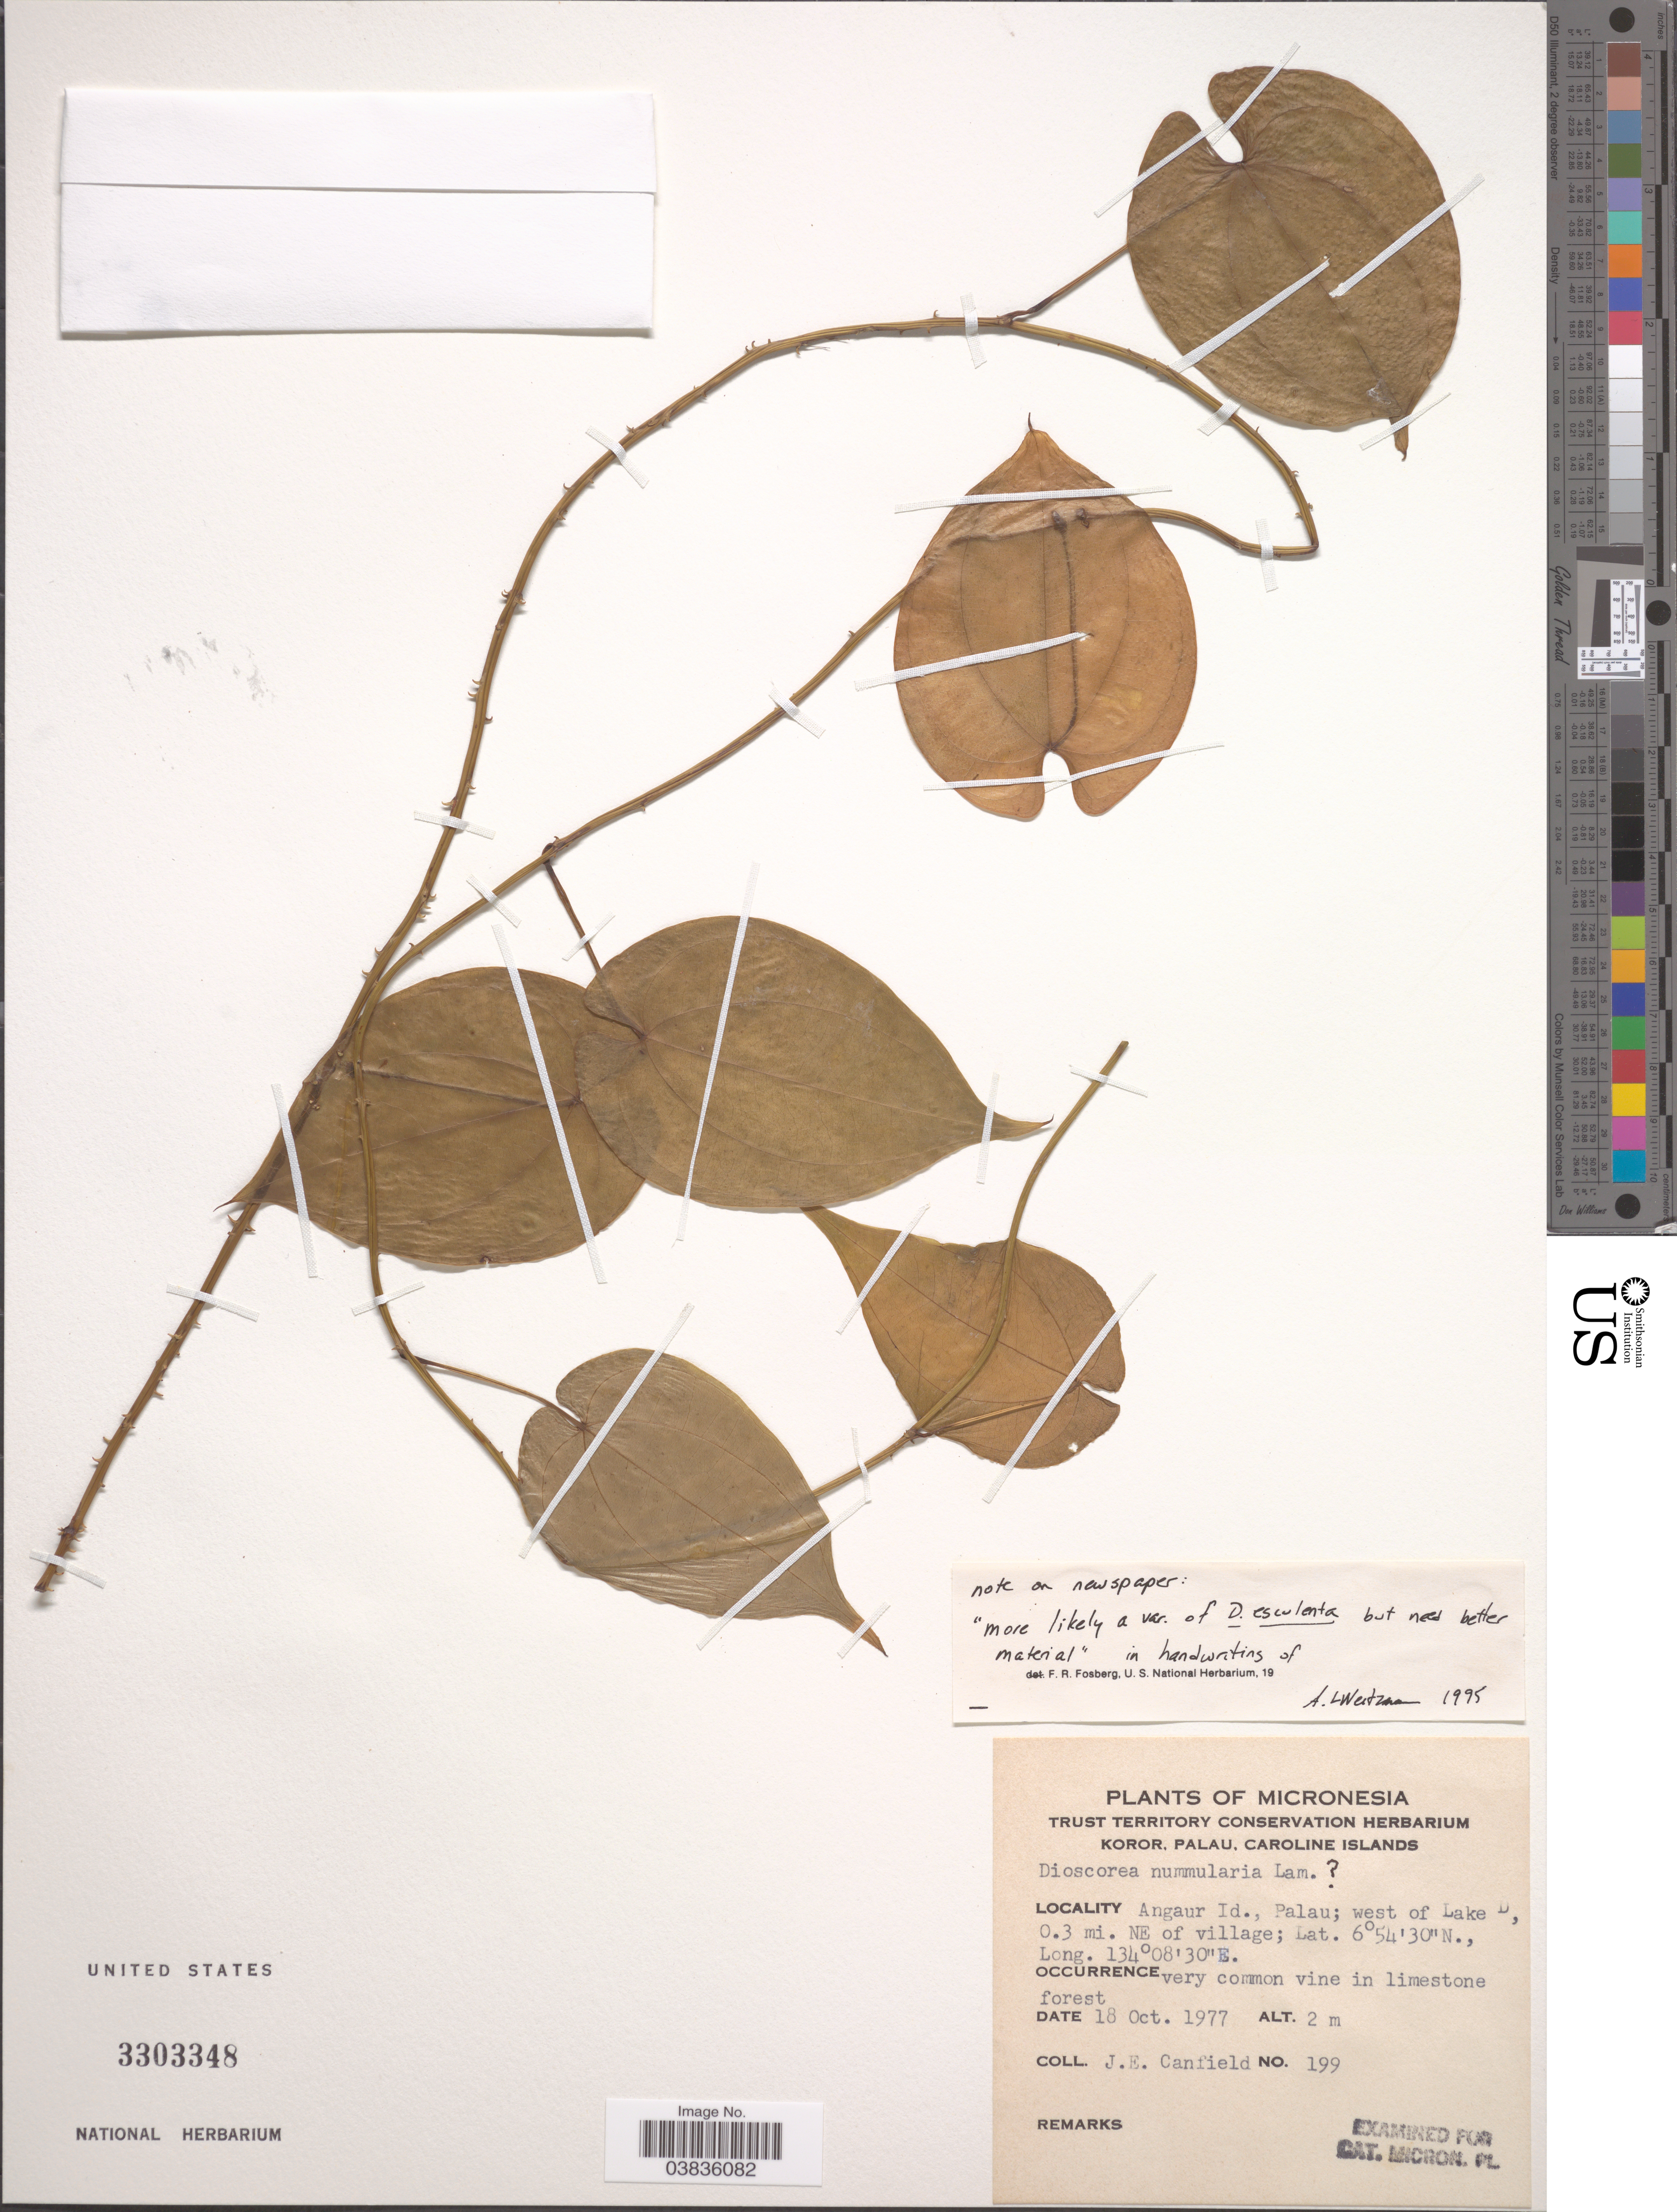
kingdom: Plantae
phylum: Tracheophyta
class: Liliopsida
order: Dioscoreales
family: Dioscoreaceae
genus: Dioscorea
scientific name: Dioscorea esculenta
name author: (Lour.) Burkill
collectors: J. E. Canfield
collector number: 199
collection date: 1977-10-18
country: Palau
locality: Micronesia. Angaur Id., Palau; west of Lake D, 0.3 mi. NE of village.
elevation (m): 2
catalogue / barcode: US 3303348